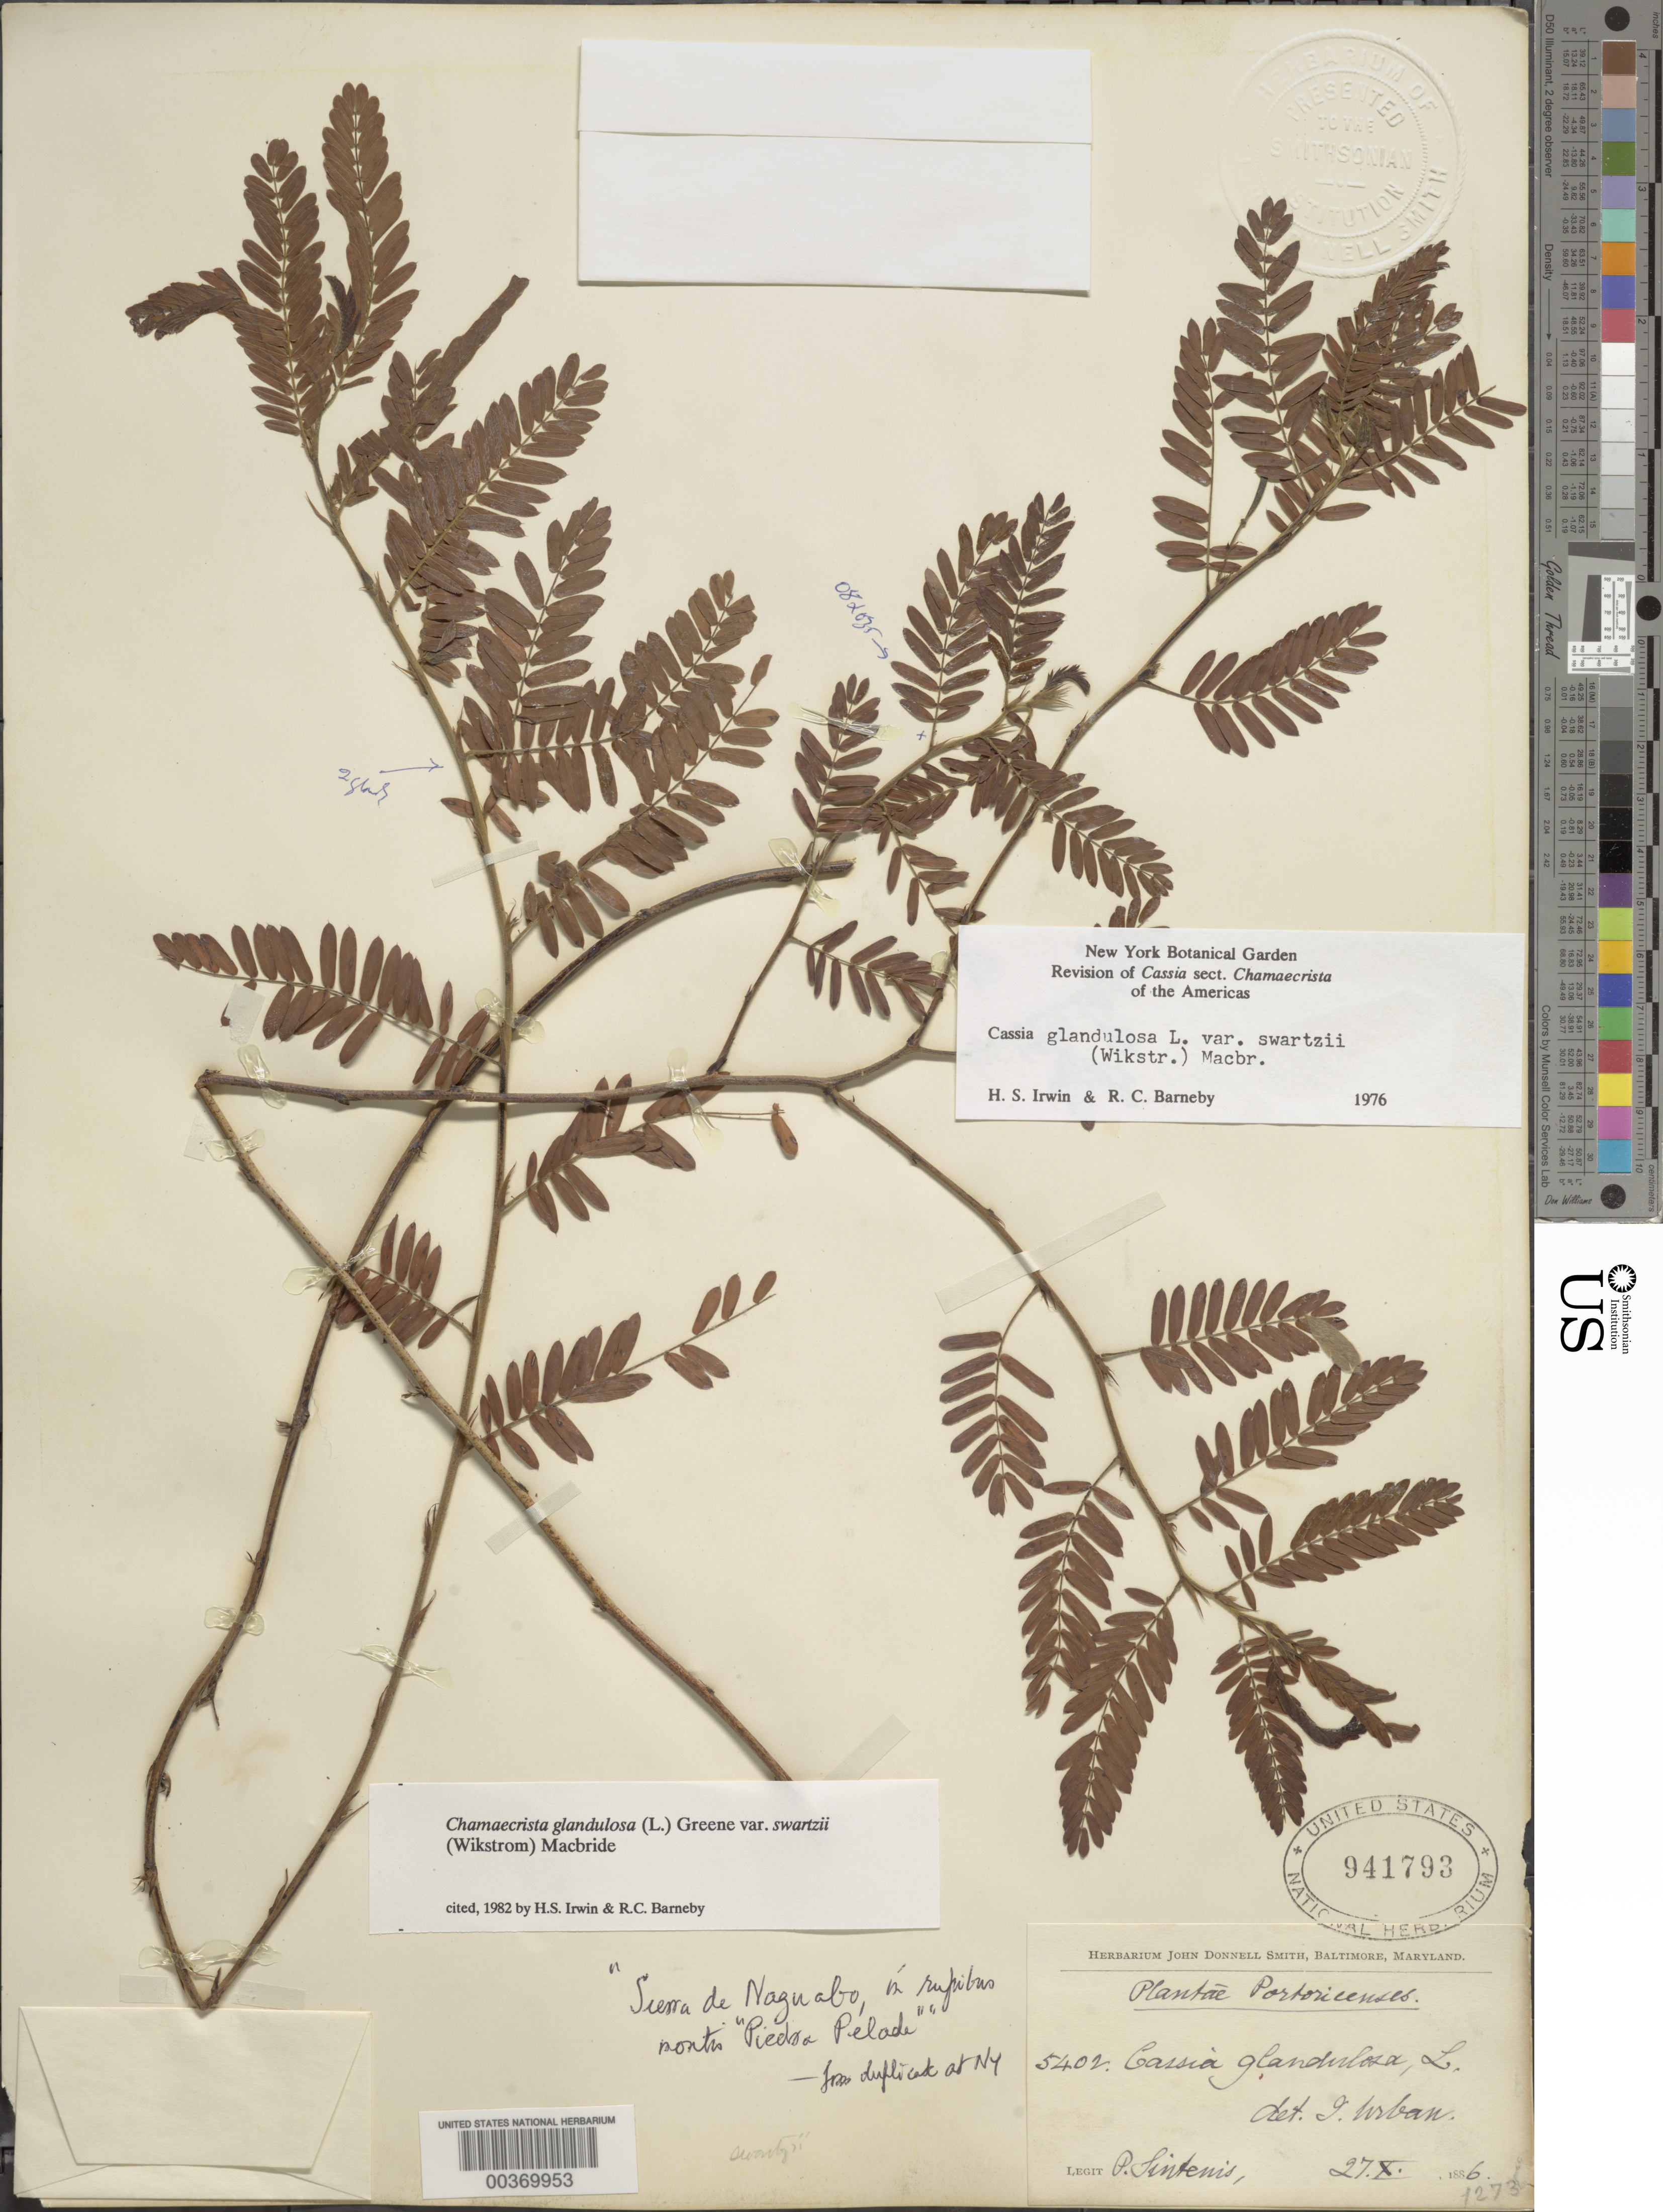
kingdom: Plantae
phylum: Tracheophyta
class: Magnoliopsida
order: Fabales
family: Fabaceae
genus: Chamaecrista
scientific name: Chamaecrista glandulosa var. swartzii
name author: (Wikstr.) H.S. Irwin & Barneby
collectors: P. Sintenis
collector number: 5402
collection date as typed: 27 Oct 1886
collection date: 1886-10-27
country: Puerto Rico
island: Greater Antilles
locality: Sierra de naguabo, in rupibus montis piedra pelada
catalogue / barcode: US 941793